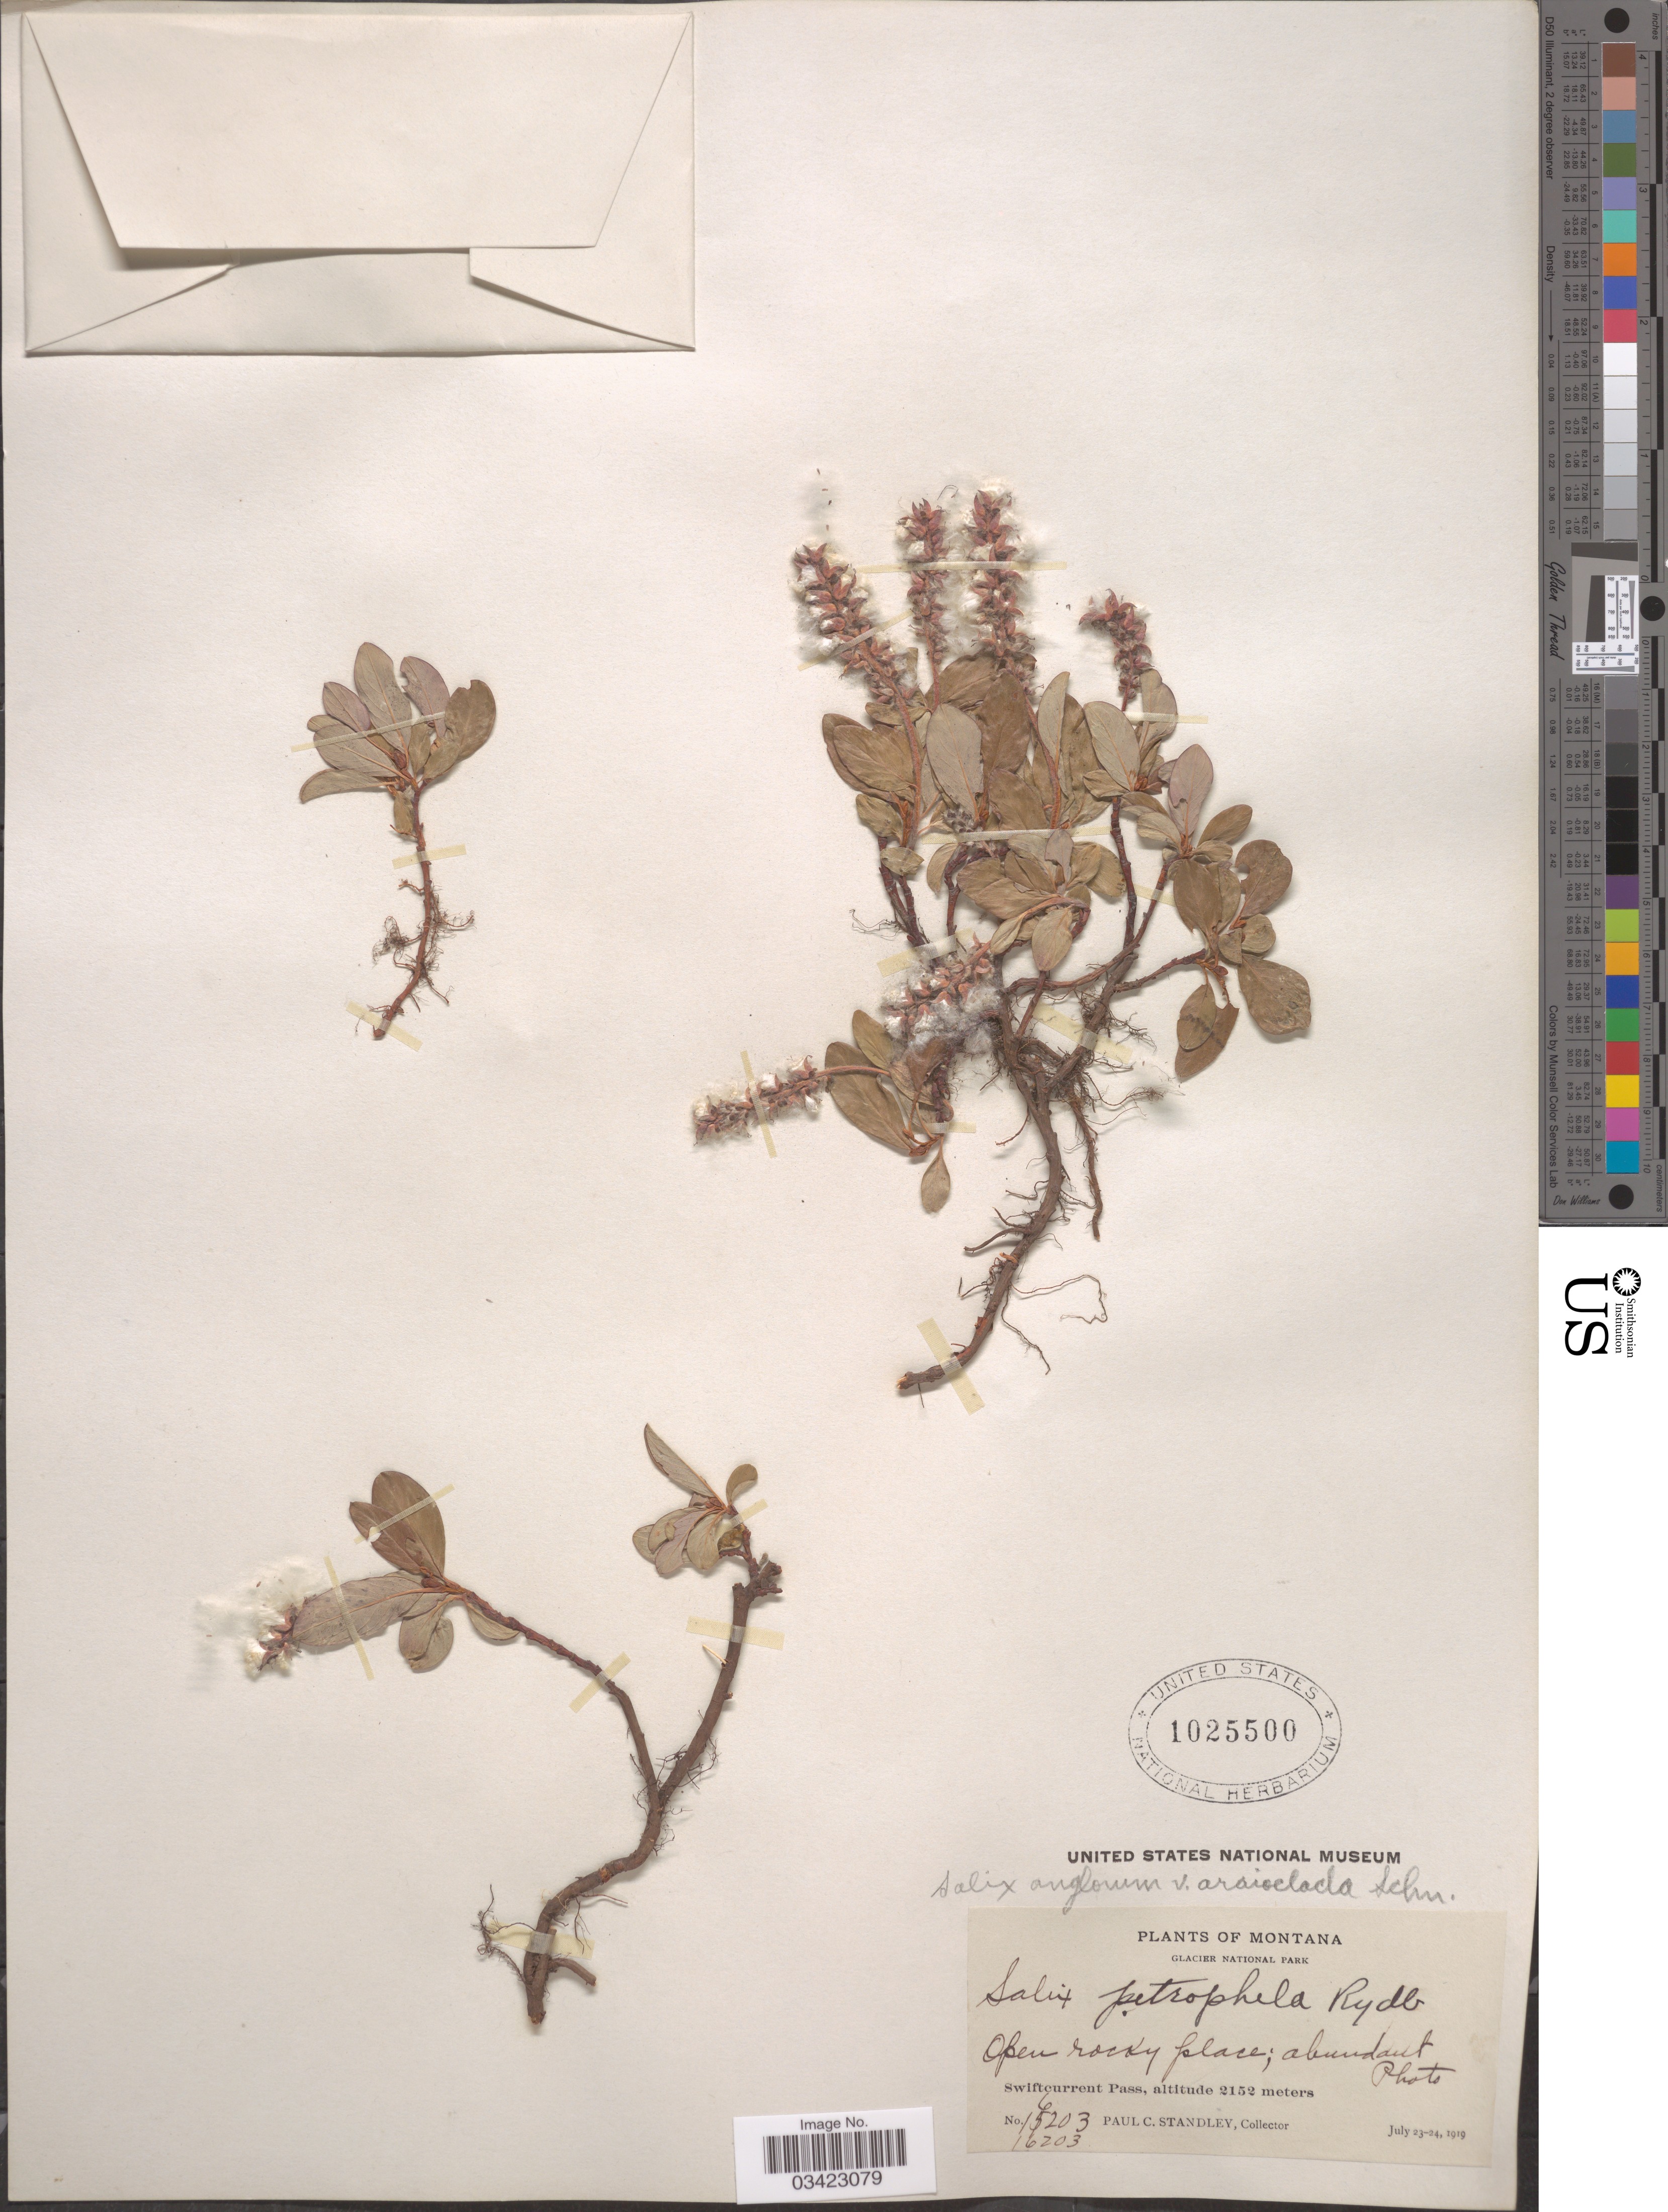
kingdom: Plantae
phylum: Tracheophyta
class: Magnoliopsida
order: Malpighiales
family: Salicaceae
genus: Salix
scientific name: Salix anglorum var. araioclada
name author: C.K. Schneid.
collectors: P. C. Standley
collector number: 16203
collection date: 1919-07-23/1919-07-24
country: United States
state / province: Montana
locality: Glacier National Park. Swiftcurrent Pass.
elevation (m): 2152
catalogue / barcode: US 1025500